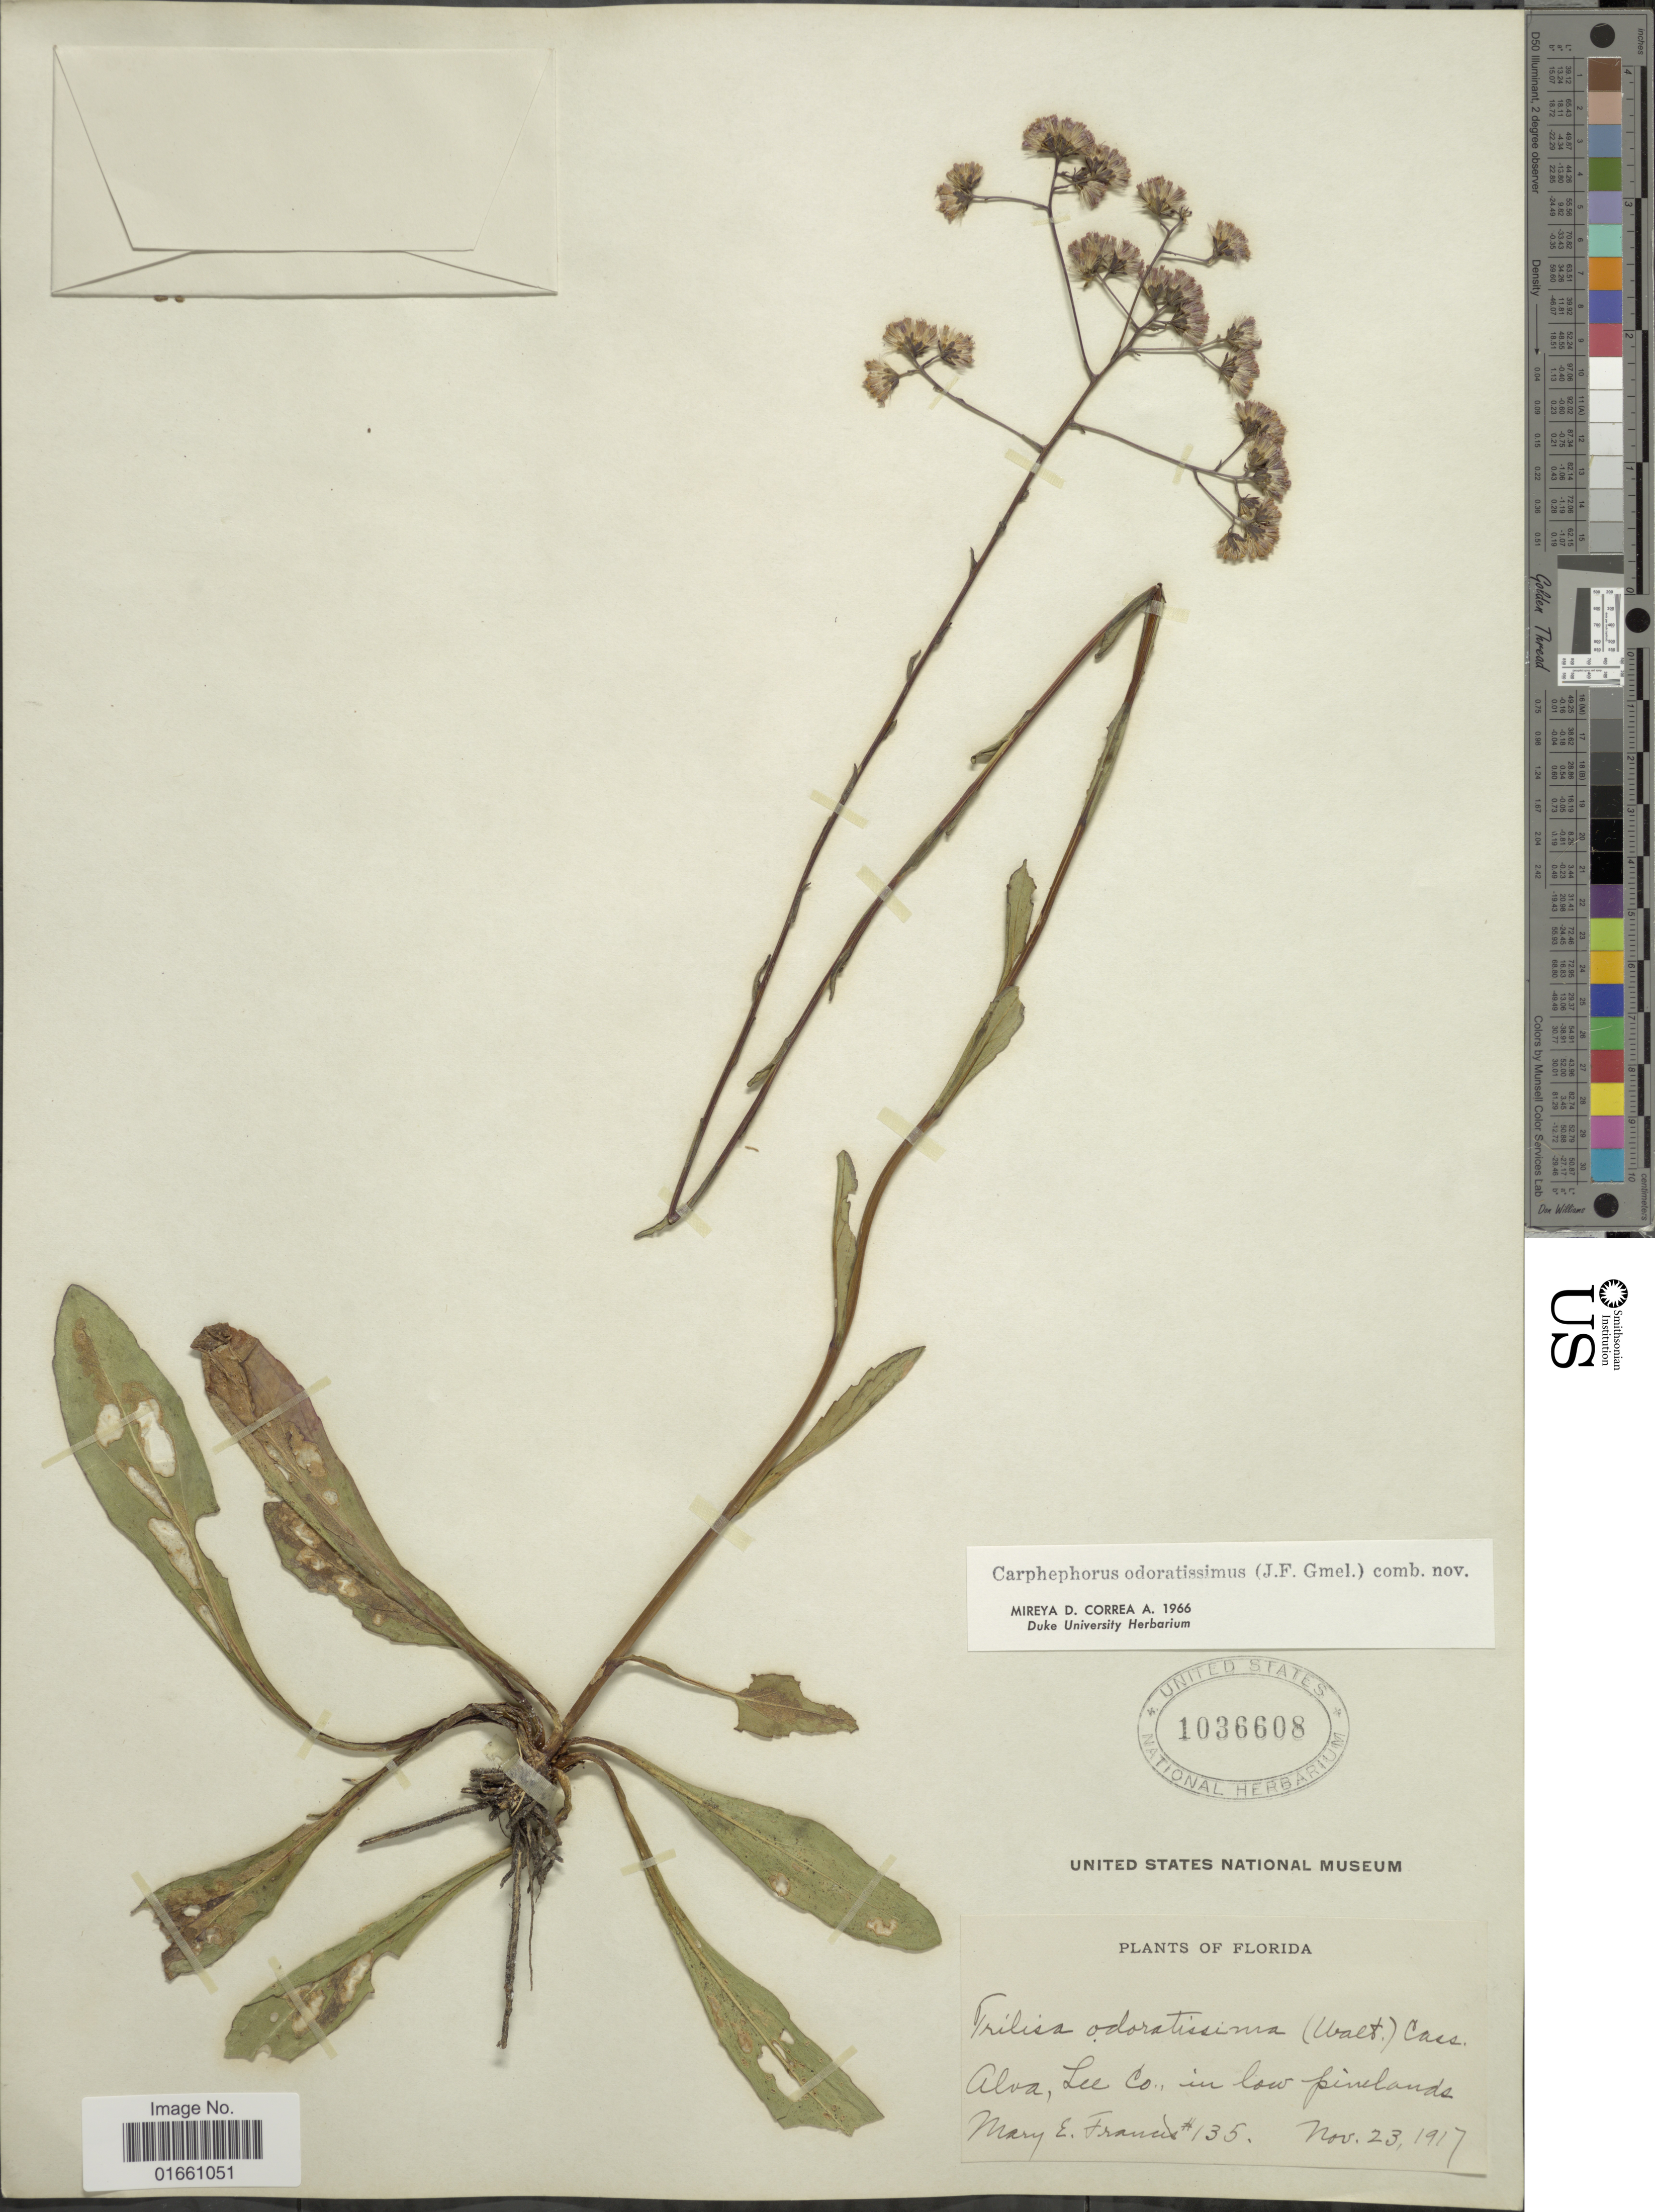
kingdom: Plantae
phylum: Tracheophyta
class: Magnoliopsida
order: Asterales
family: Asteraceae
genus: Trilisa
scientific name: Trilisa odoratissima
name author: (J.F. Gmel.) Cass.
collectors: M. E. Francis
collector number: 135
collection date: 1917-11-23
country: United States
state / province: Florida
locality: Alva, Lee Co. in low pinelands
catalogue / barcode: US 1036608